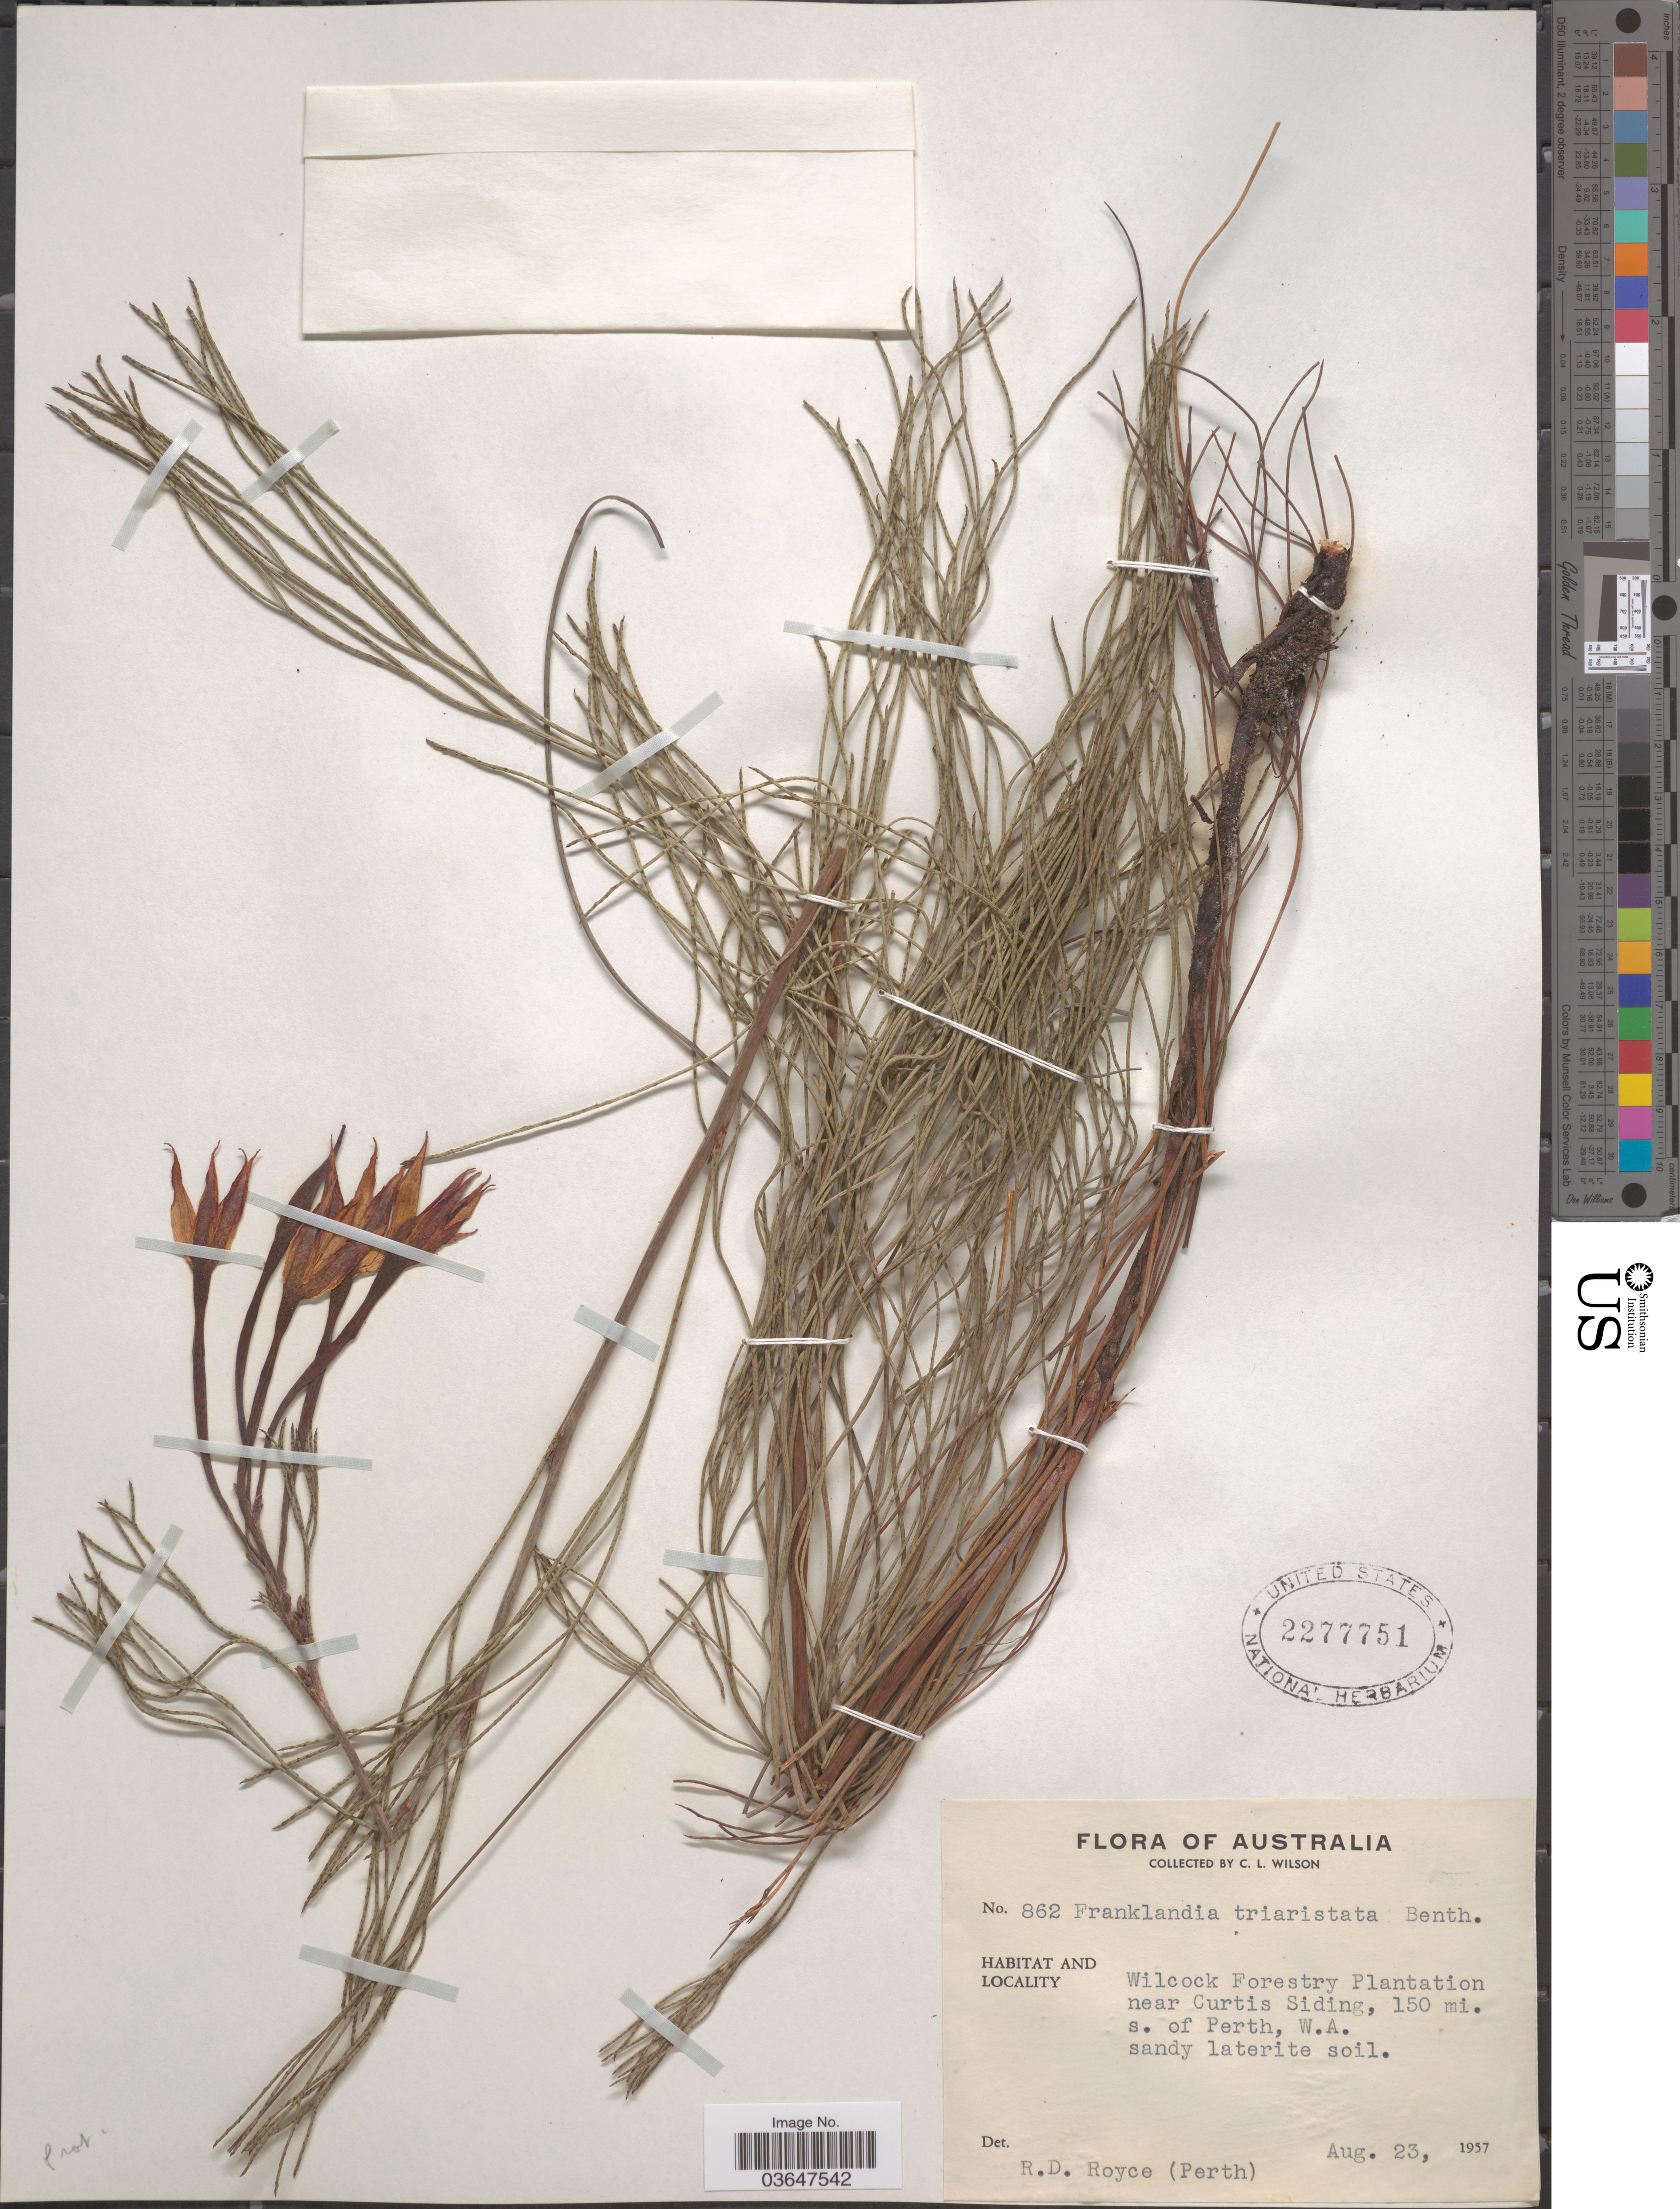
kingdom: Plantae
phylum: Tracheophyta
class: Magnoliopsida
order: Proteales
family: Proteaceae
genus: Franklandia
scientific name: Franklandia triaristata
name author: Benth.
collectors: C. L. Wilson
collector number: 862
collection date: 1957-08-23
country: Australia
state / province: Western Australia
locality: Wilcock Forestry Plantation near Curtis Siding, 150 mi. s. of Perth, W.A.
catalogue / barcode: US 2277751